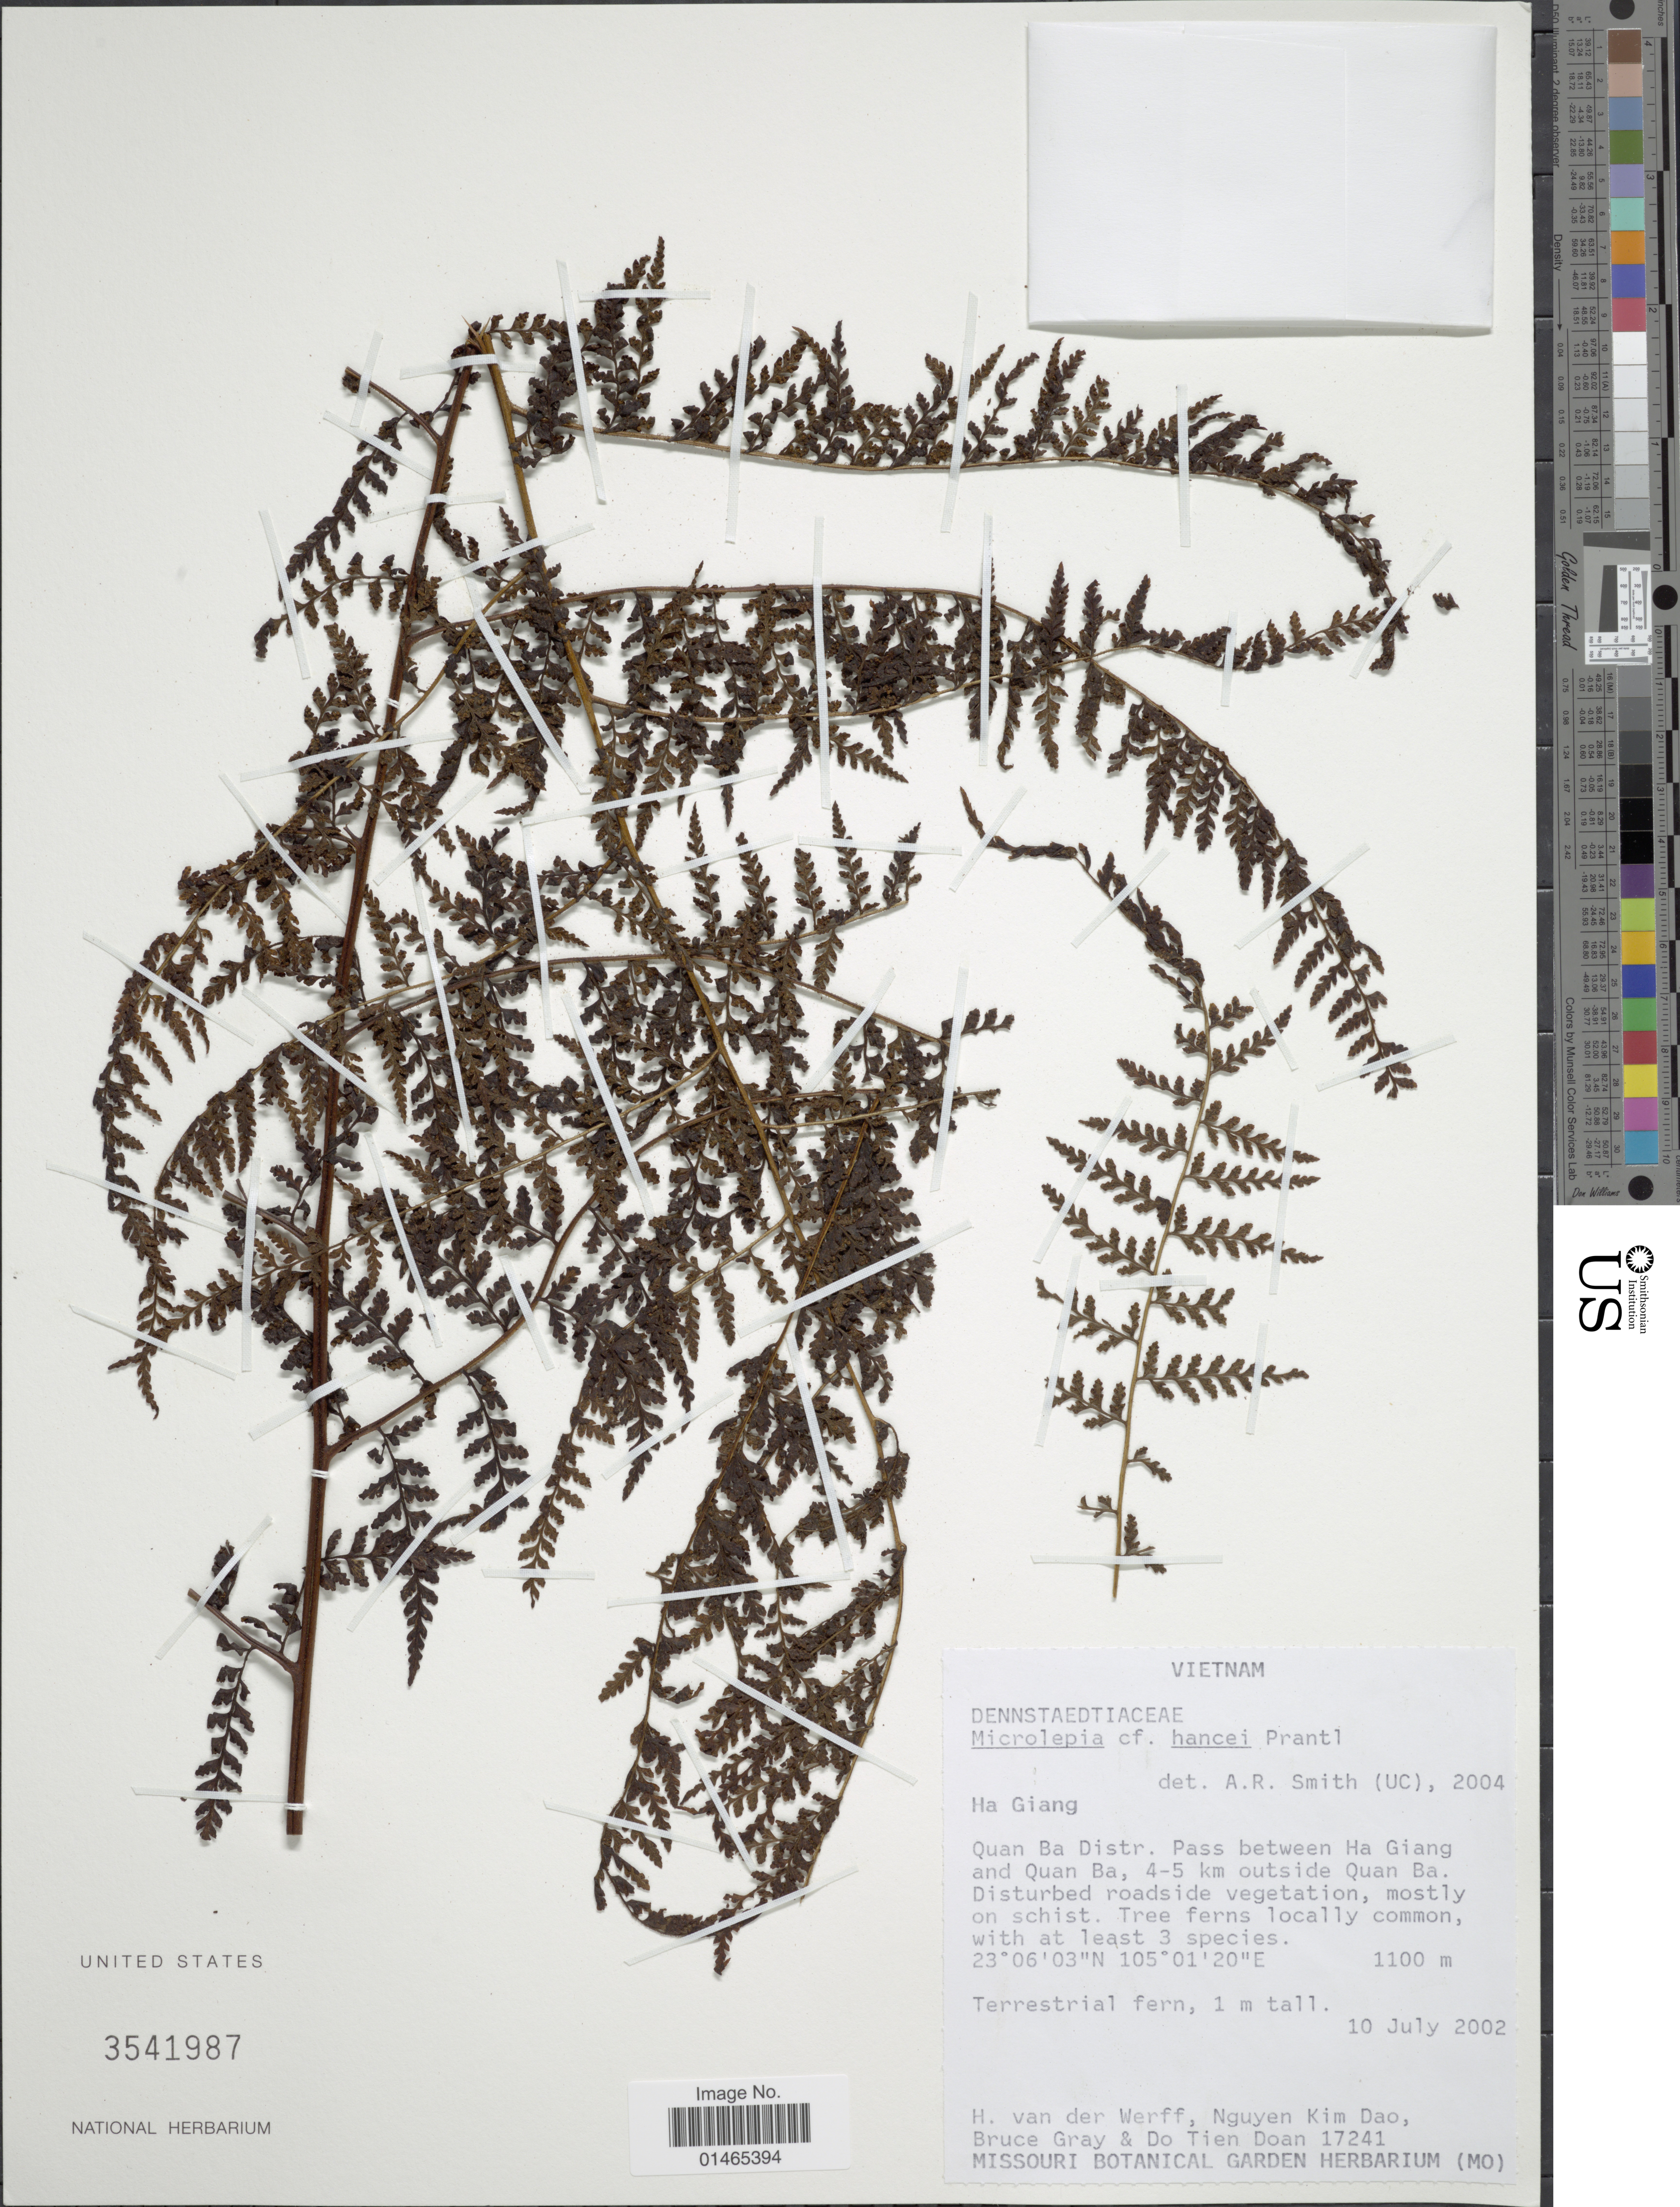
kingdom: Plantae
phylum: Tracheophyta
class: Polypodiopsida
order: Polypodiales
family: Dennstaedtiaceae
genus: Microlepia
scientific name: Microlepia hancei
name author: Prantl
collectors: H. van der Werff, N. Dao, B. Gray & D. Doan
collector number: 17241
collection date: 2002-07-10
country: Vietnam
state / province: Ha Giang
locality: Ha Giang, Quan Ba Distr. Pass between Ha Giang and Quan Ba, 4-5 km outside Quan Ba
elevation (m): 1100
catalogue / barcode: US 3541987